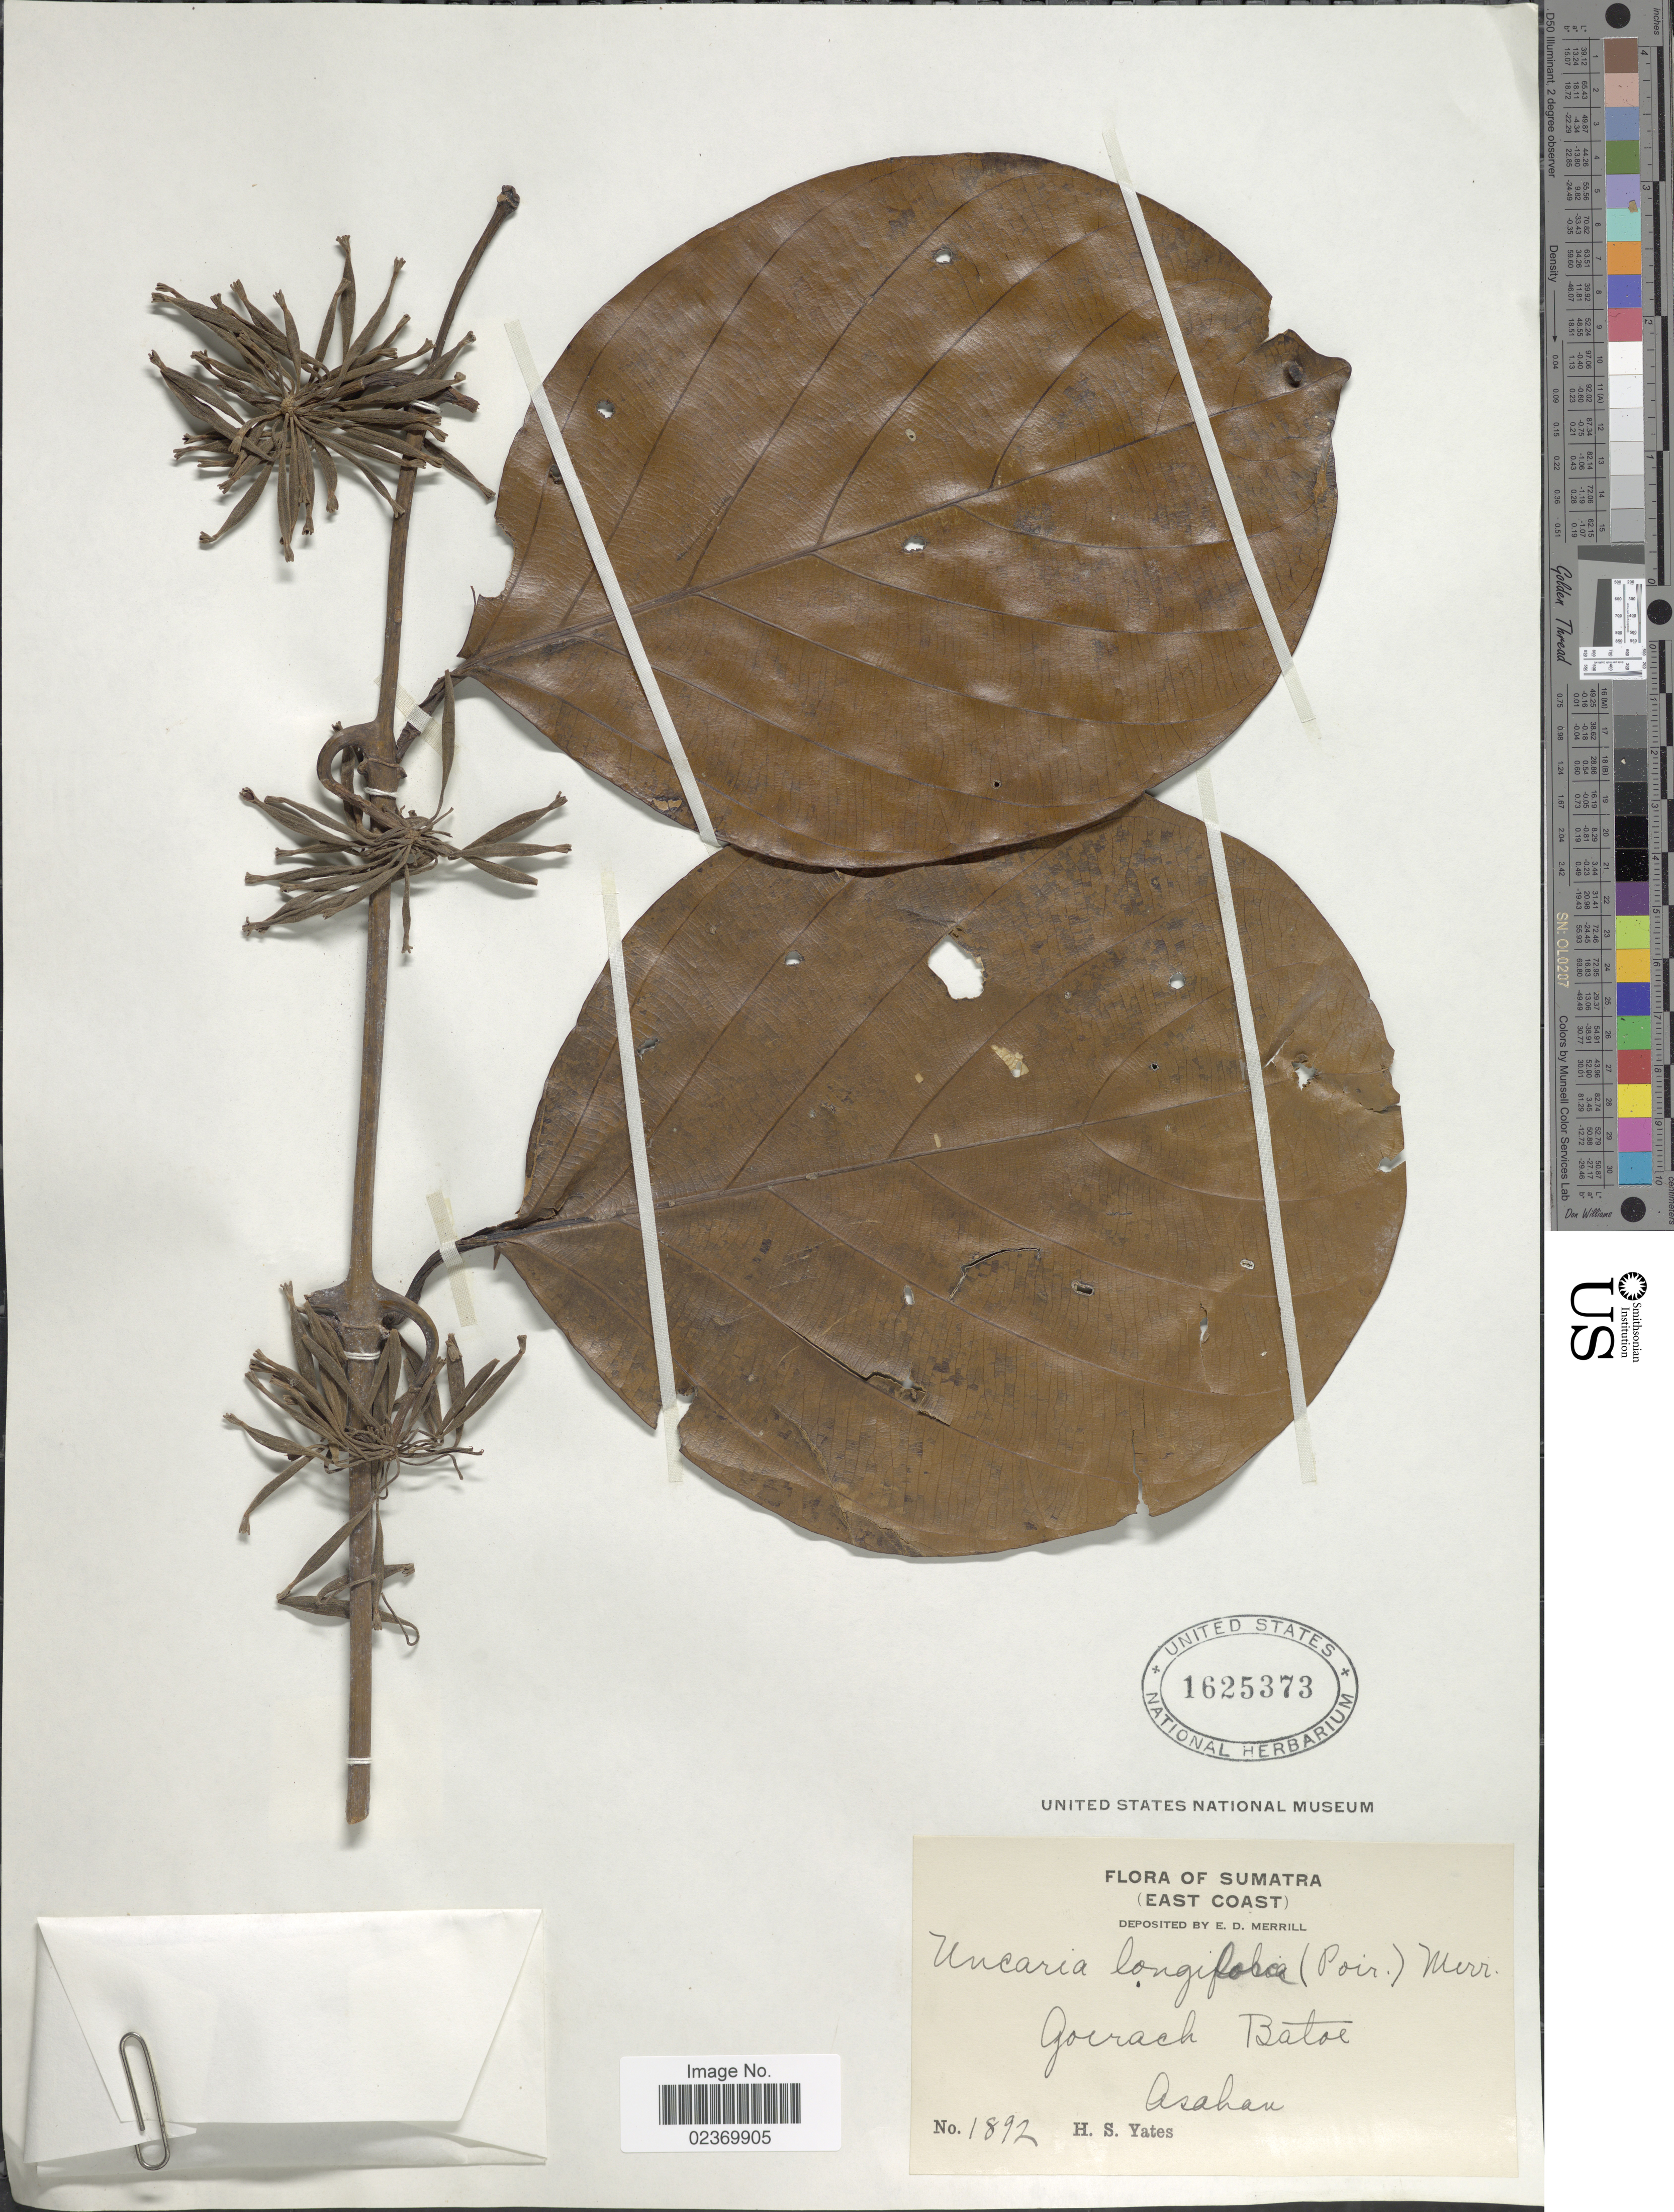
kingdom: Plantae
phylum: Tracheophyta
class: Magnoliopsida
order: Gentianales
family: Rubiaceae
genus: Uncaria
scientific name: Uncaria longiflora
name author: (Poir.) Merr.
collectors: H. S. Yates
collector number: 1892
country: Indonesia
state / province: Sumatra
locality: East Coast, Goerack Batoe, Asahan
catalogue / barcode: US 1625373